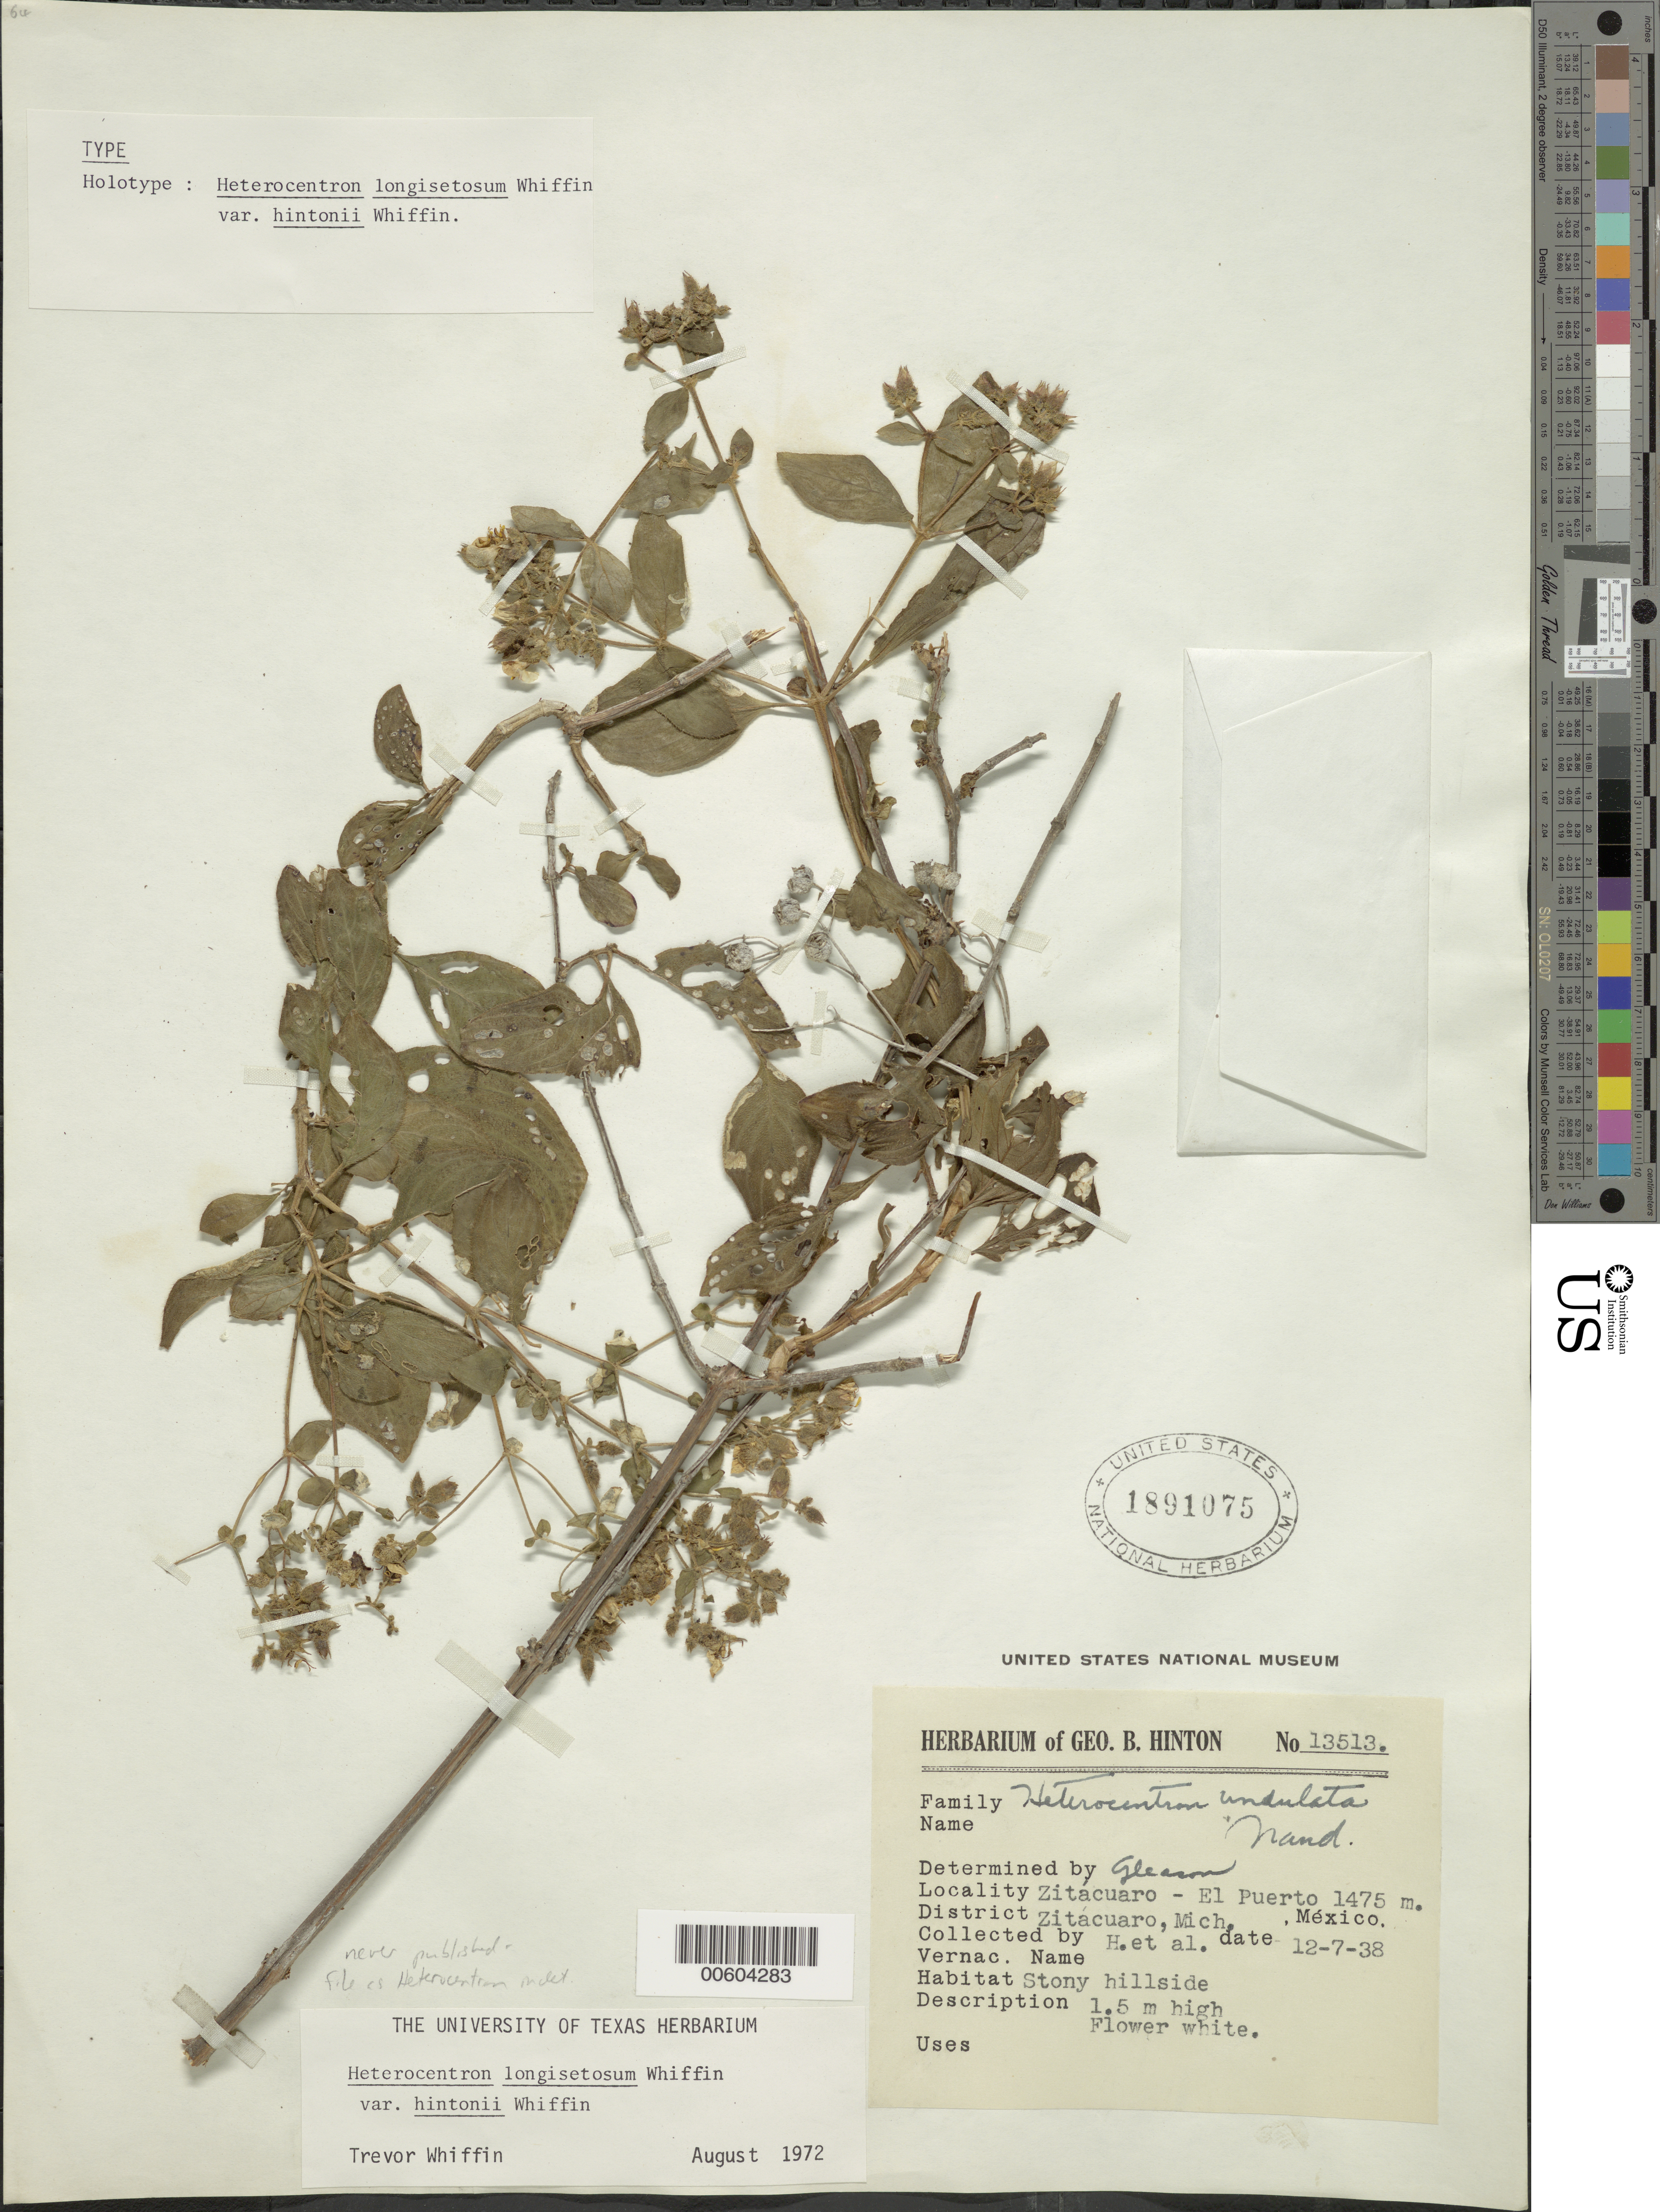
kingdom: Plantae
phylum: Tracheophyta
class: Magnoliopsida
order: Myrtales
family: Melastomataceae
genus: Heterocentron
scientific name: Heterocentron sp.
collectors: G. B. Hinton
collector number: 13513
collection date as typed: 12 Jul 1938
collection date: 1938-07-12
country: Mexico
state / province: Michoacán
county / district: Zitacuaro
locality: Zitacuaro - El Puerto.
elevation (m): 1475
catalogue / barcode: US 1891075